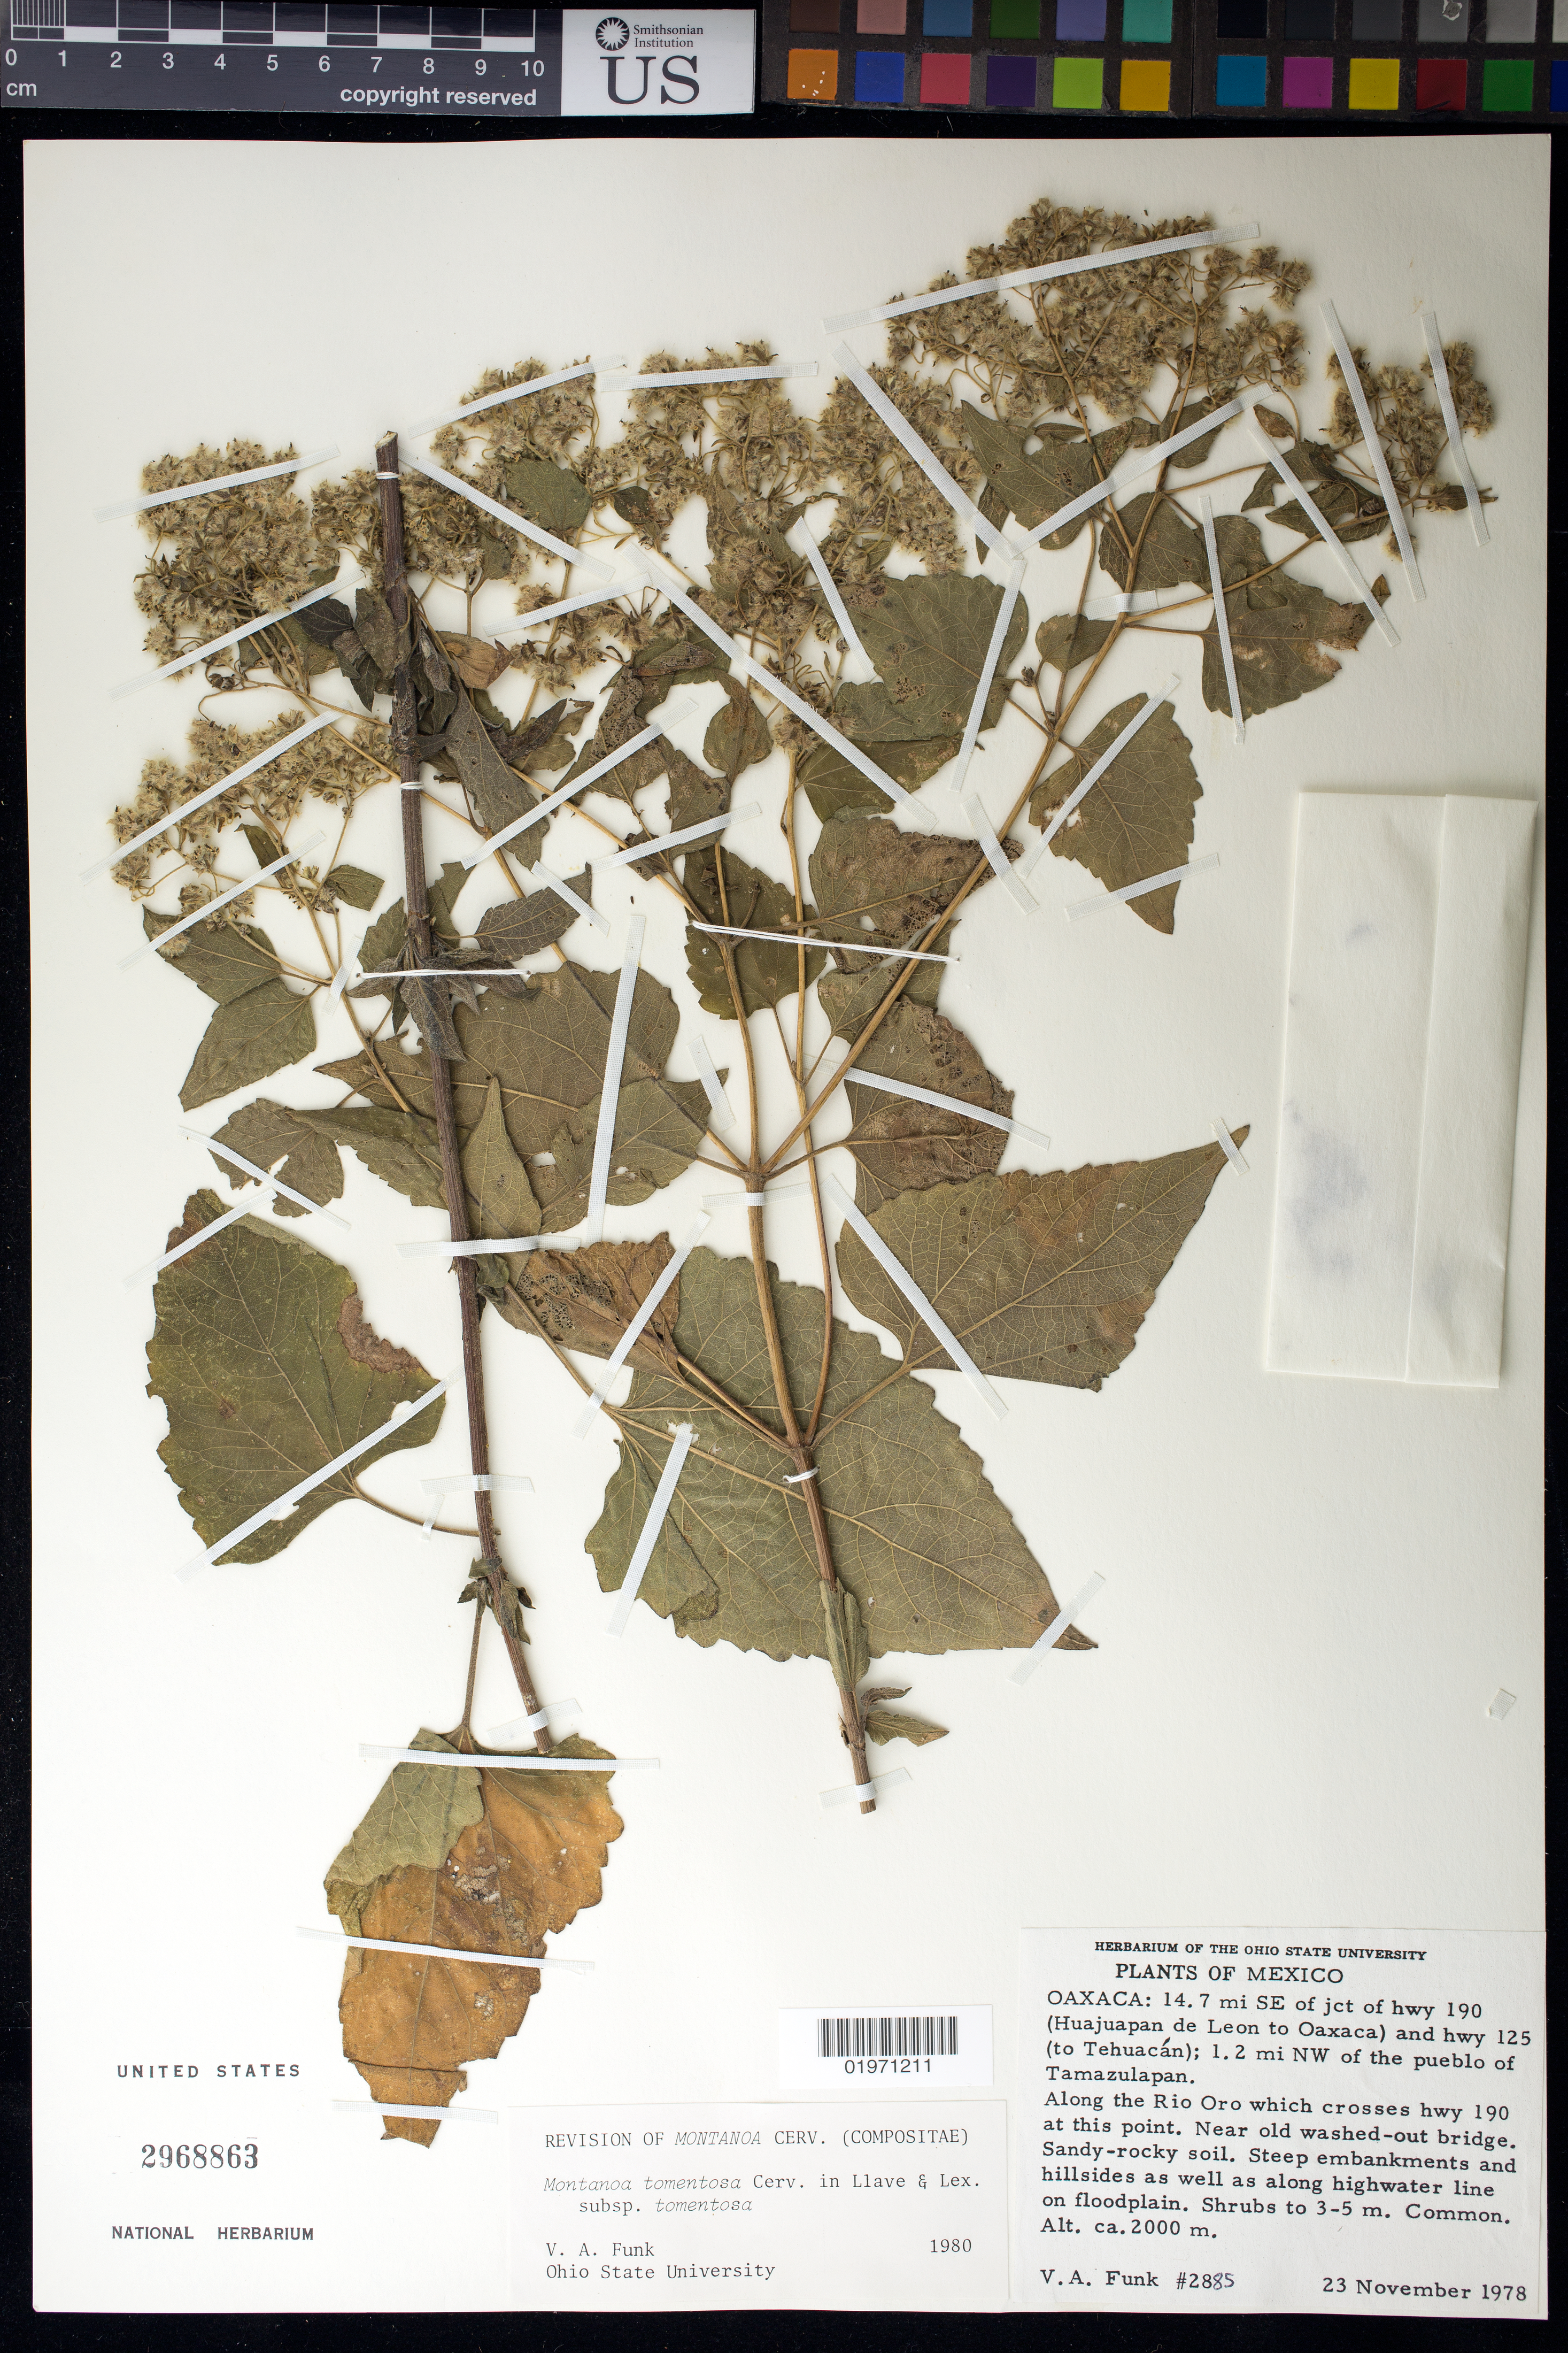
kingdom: Plantae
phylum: Tracheophyta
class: Magnoliopsida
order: Asterales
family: Asteraceae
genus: Montanoa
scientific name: Montanoa tomentosa subsp. tomentosa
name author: Cerv.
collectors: V. Funk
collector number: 2885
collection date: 1978-11-23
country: Mexico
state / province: Oaxaca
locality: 14.7 mi SE of jct of Hwy 190 (Huajuapan de Leon to Oaxaca) and 1.2 mi NW of town of Tamazulapan.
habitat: Along the Rio Oro which crosses Hwy 190 at this point. Near old washed-out bridge. Sandy-rocky soil. Steep embankments and hillsides as well as along highwater line on floodplain.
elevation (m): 2000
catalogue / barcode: US 2968863